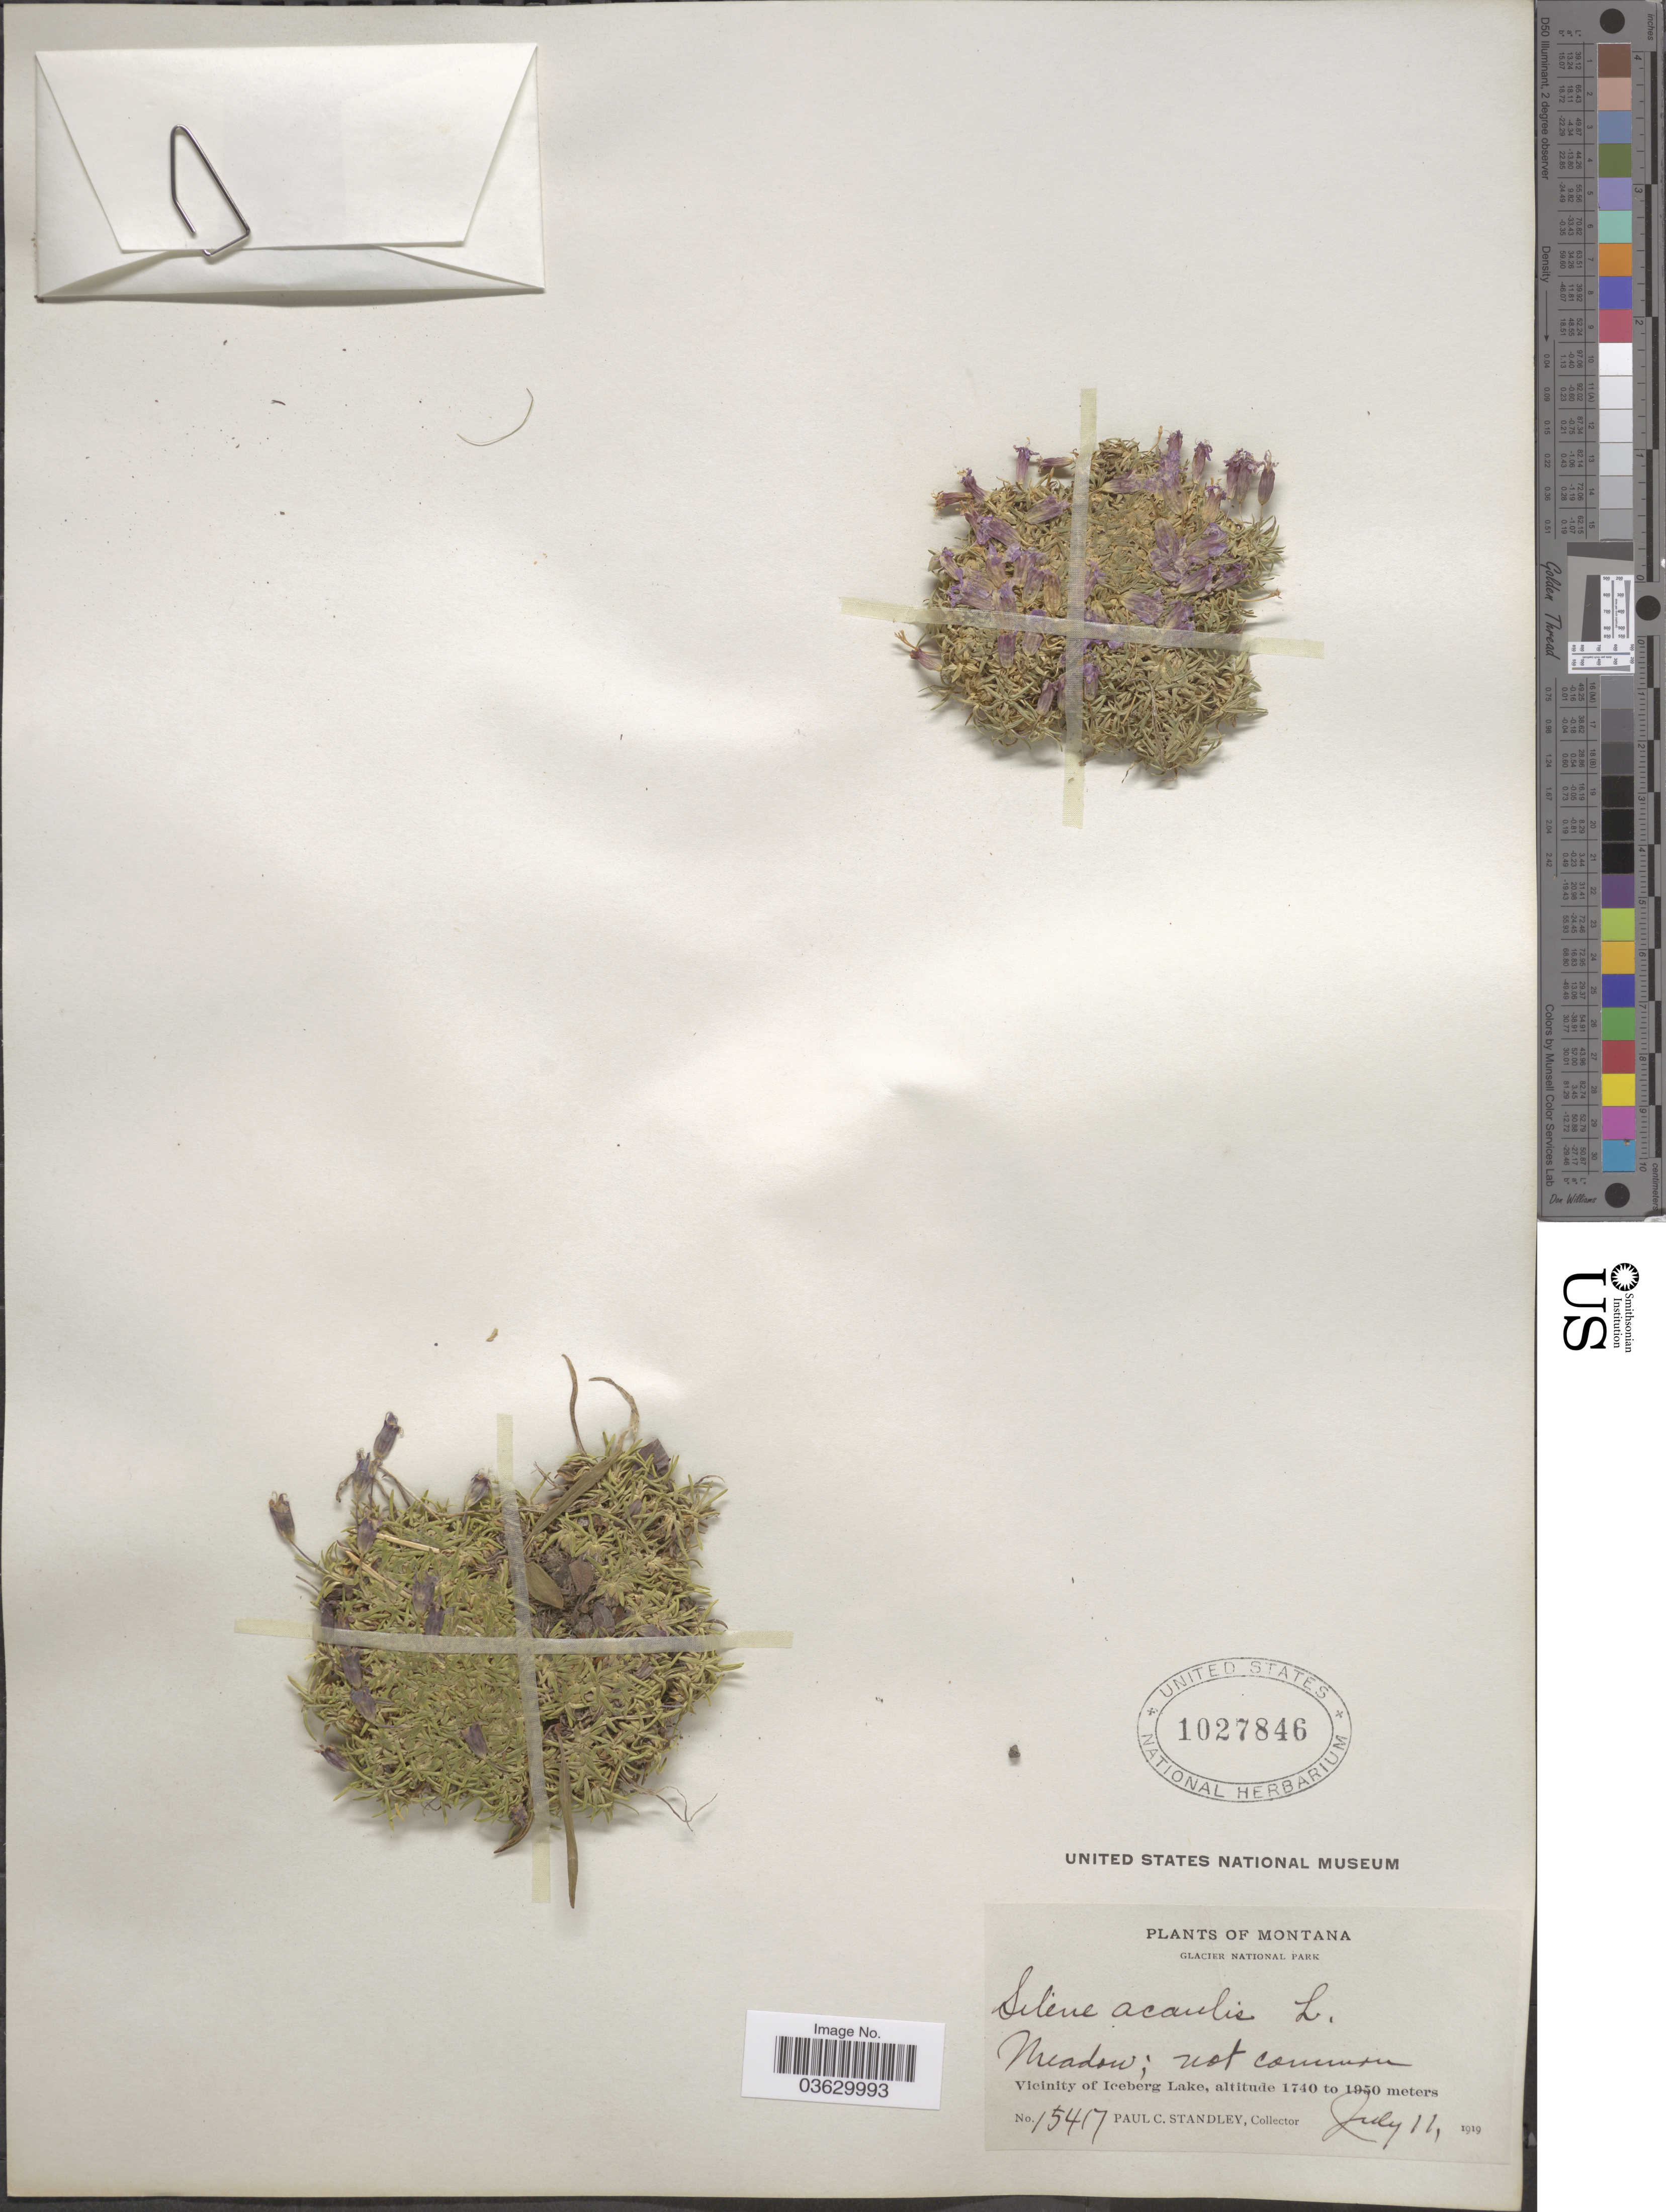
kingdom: Plantae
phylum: Tracheophyta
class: Magnoliopsida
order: Caryophyllales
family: Caryophyllaceae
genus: Silene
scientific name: Silene acaulis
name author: (L.) Jacq.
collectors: P. C. Standley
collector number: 15417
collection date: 1919-07-11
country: United States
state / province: Montana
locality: Glacier National Park. Vicinity of Iceberg Lake.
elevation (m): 1740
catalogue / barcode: US 1027846